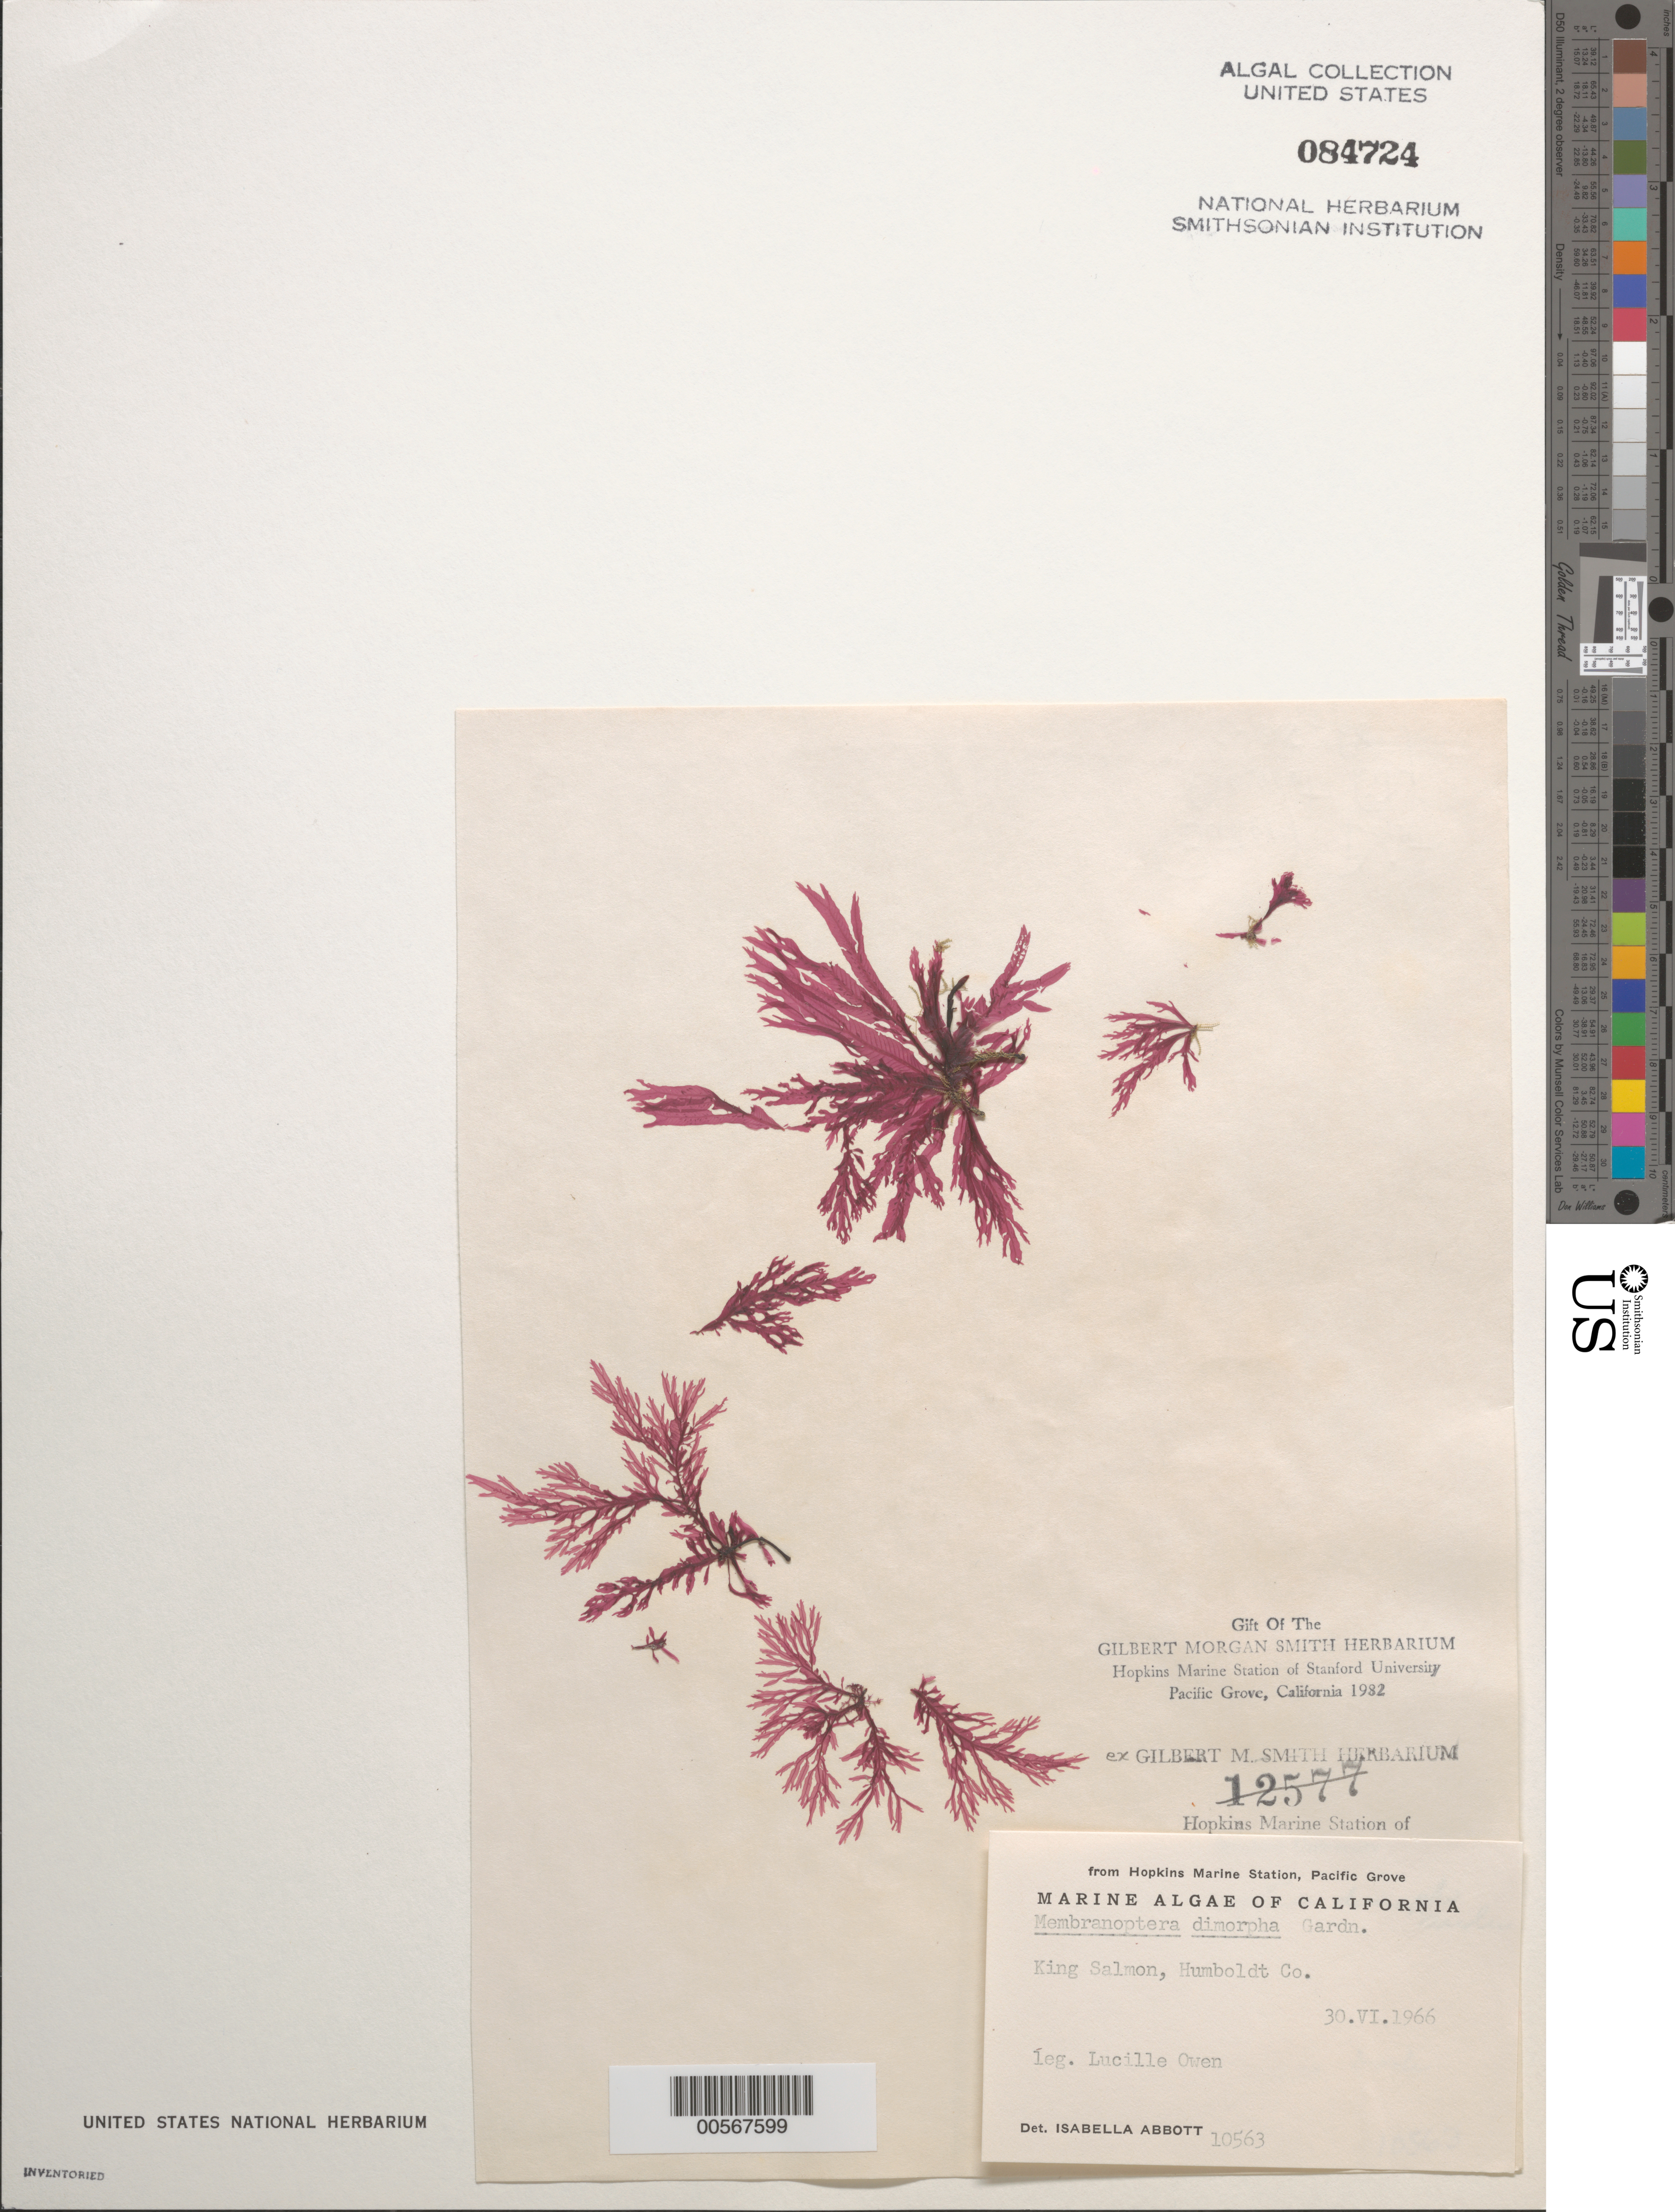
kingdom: Plantae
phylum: Rhodophyta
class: Florideophyceae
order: Ceramiales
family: Delesseriaceae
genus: Membranoptera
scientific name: Membranoptera platyphylla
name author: (Setch. & N.L. Gardner) Kylin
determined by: Algae name updating Project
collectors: L. Owen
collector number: IAA 10563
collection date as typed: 30 Jun 1966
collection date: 1966-06-30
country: United States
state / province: California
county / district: Humboldt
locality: King Salmon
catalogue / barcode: US 84724